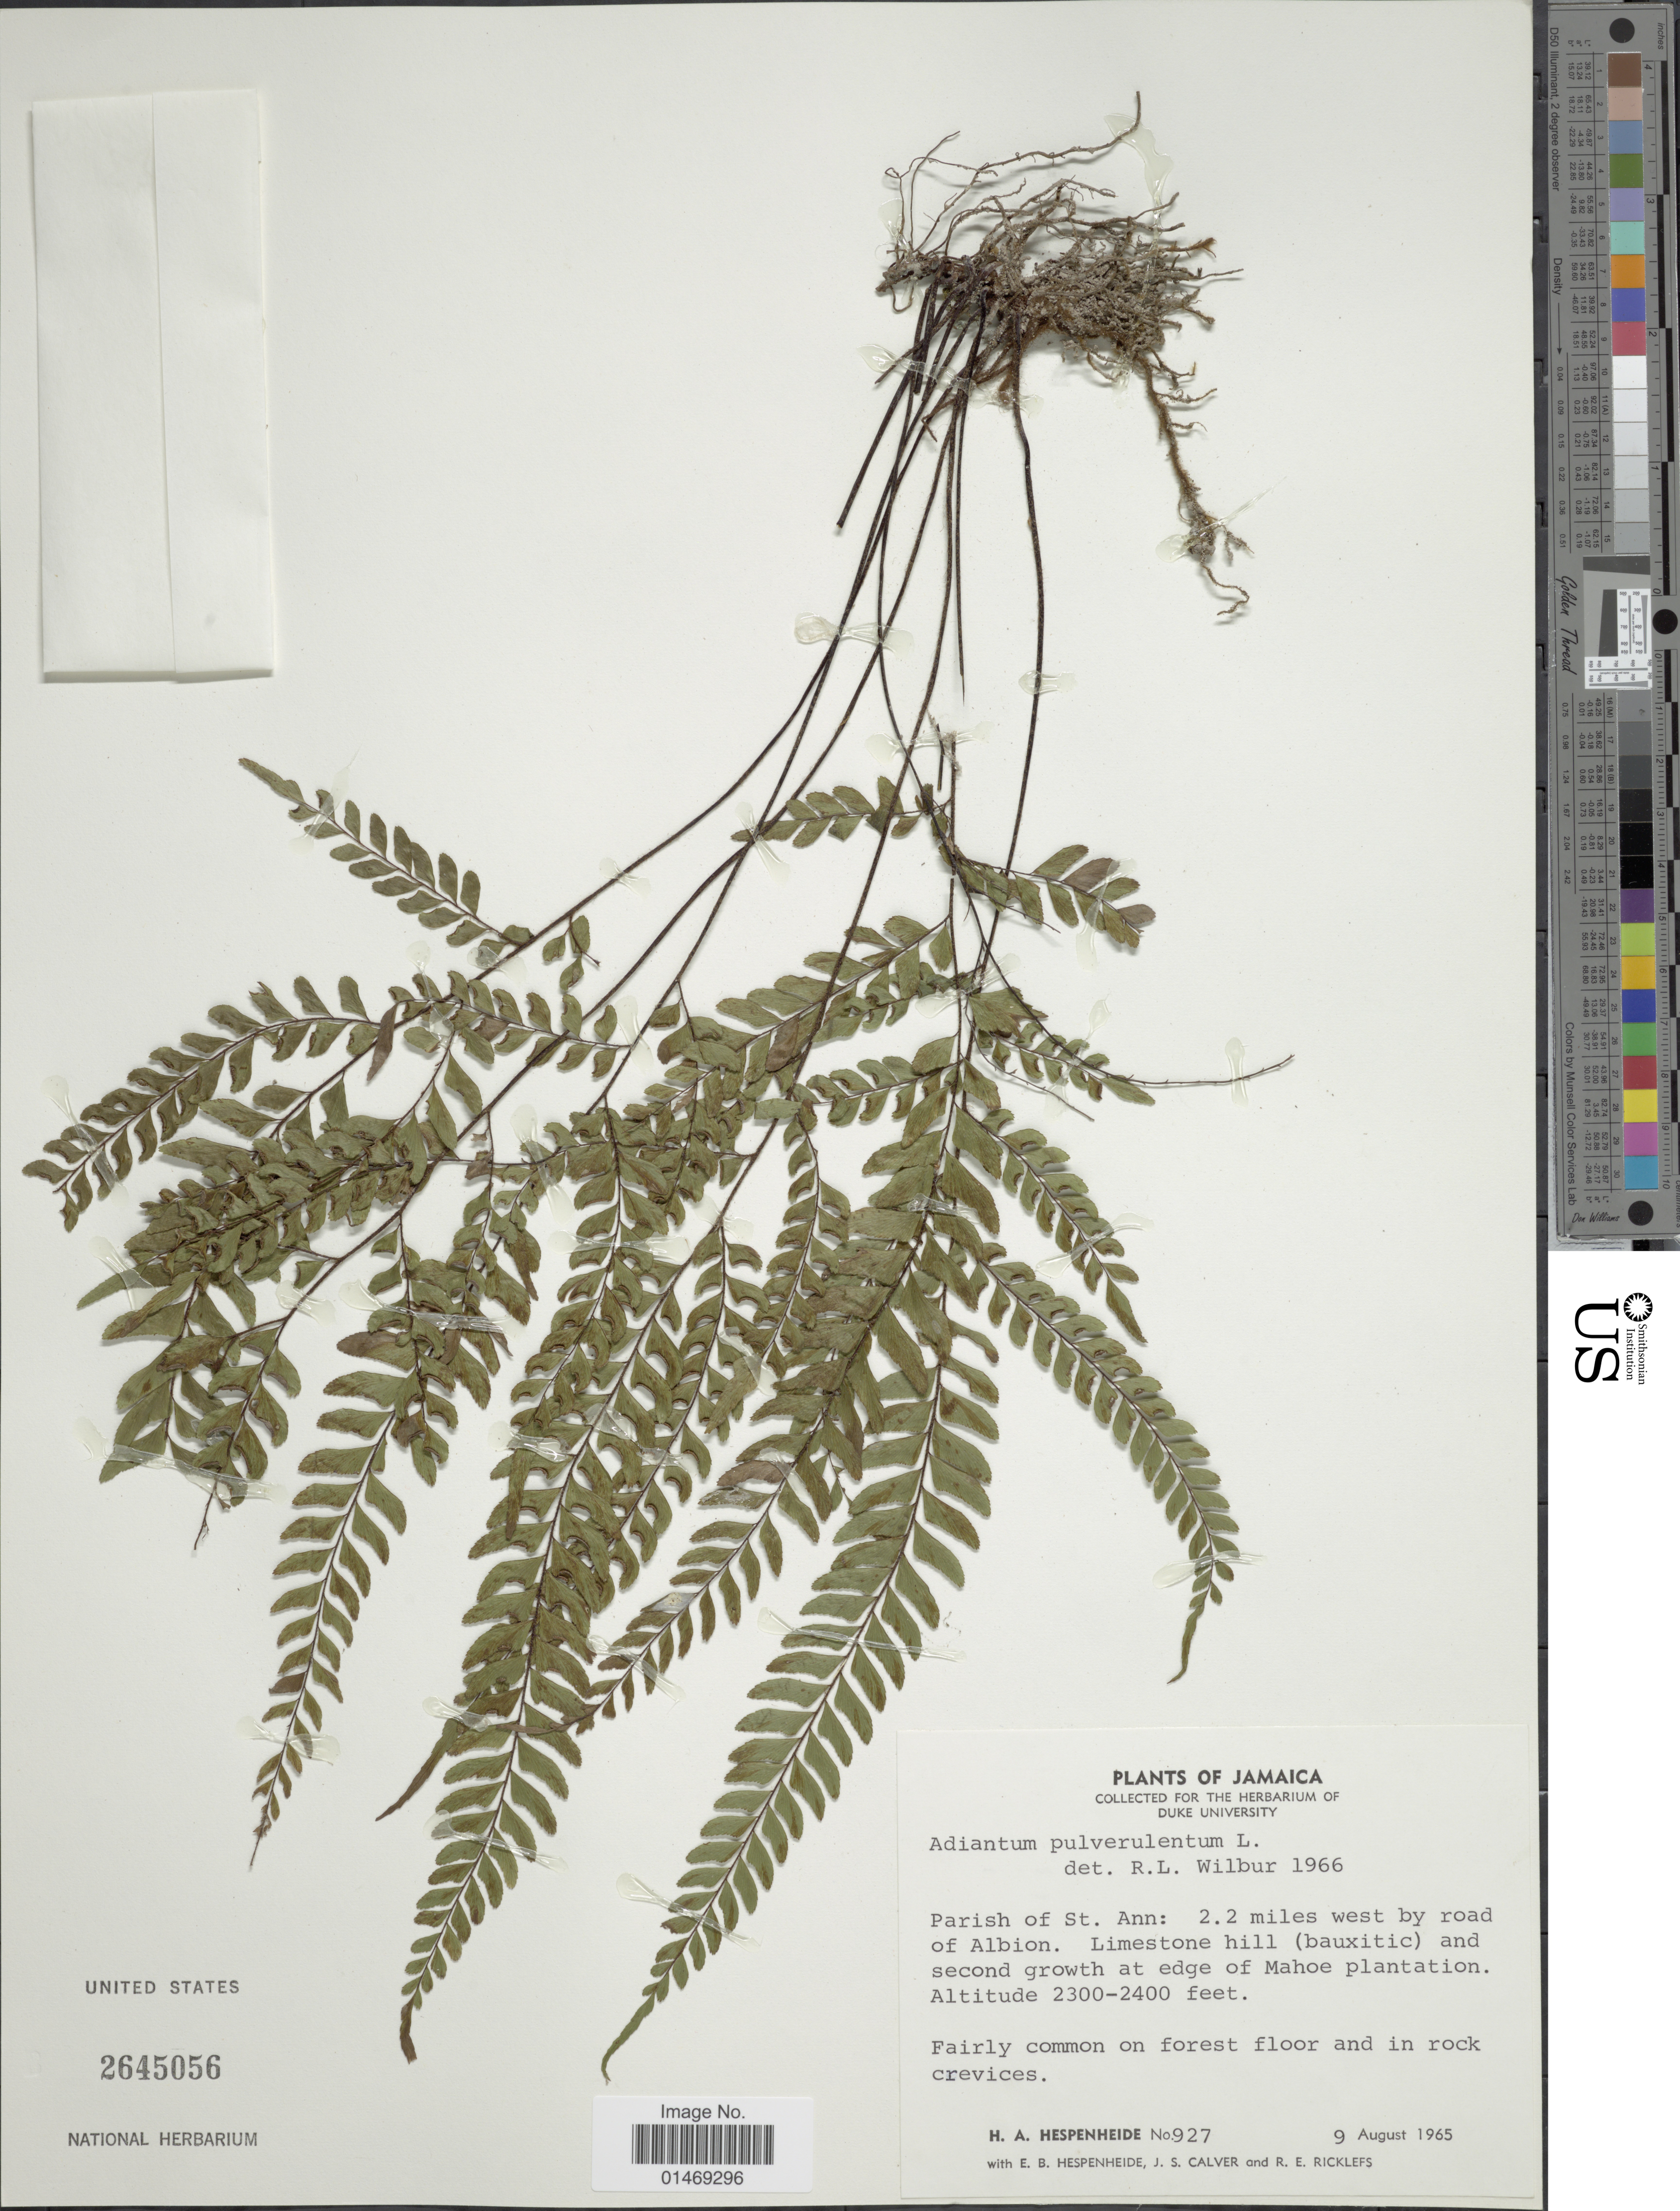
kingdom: Plantae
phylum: Tracheophyta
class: Polypodiopsida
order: Polypodiales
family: Pteridaceae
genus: Adiantum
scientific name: Adiantum pulverulentum var. caudatum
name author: Jenman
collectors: H. A. Hespenheide, E. Hespenheide, J. Calver & R. Ricklefs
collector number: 927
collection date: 1965-08-19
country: Jamaica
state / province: Saint Ann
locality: Parish of St. Ann: 2.2 miles west by road of Albion.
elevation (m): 2300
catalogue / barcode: US 2645056